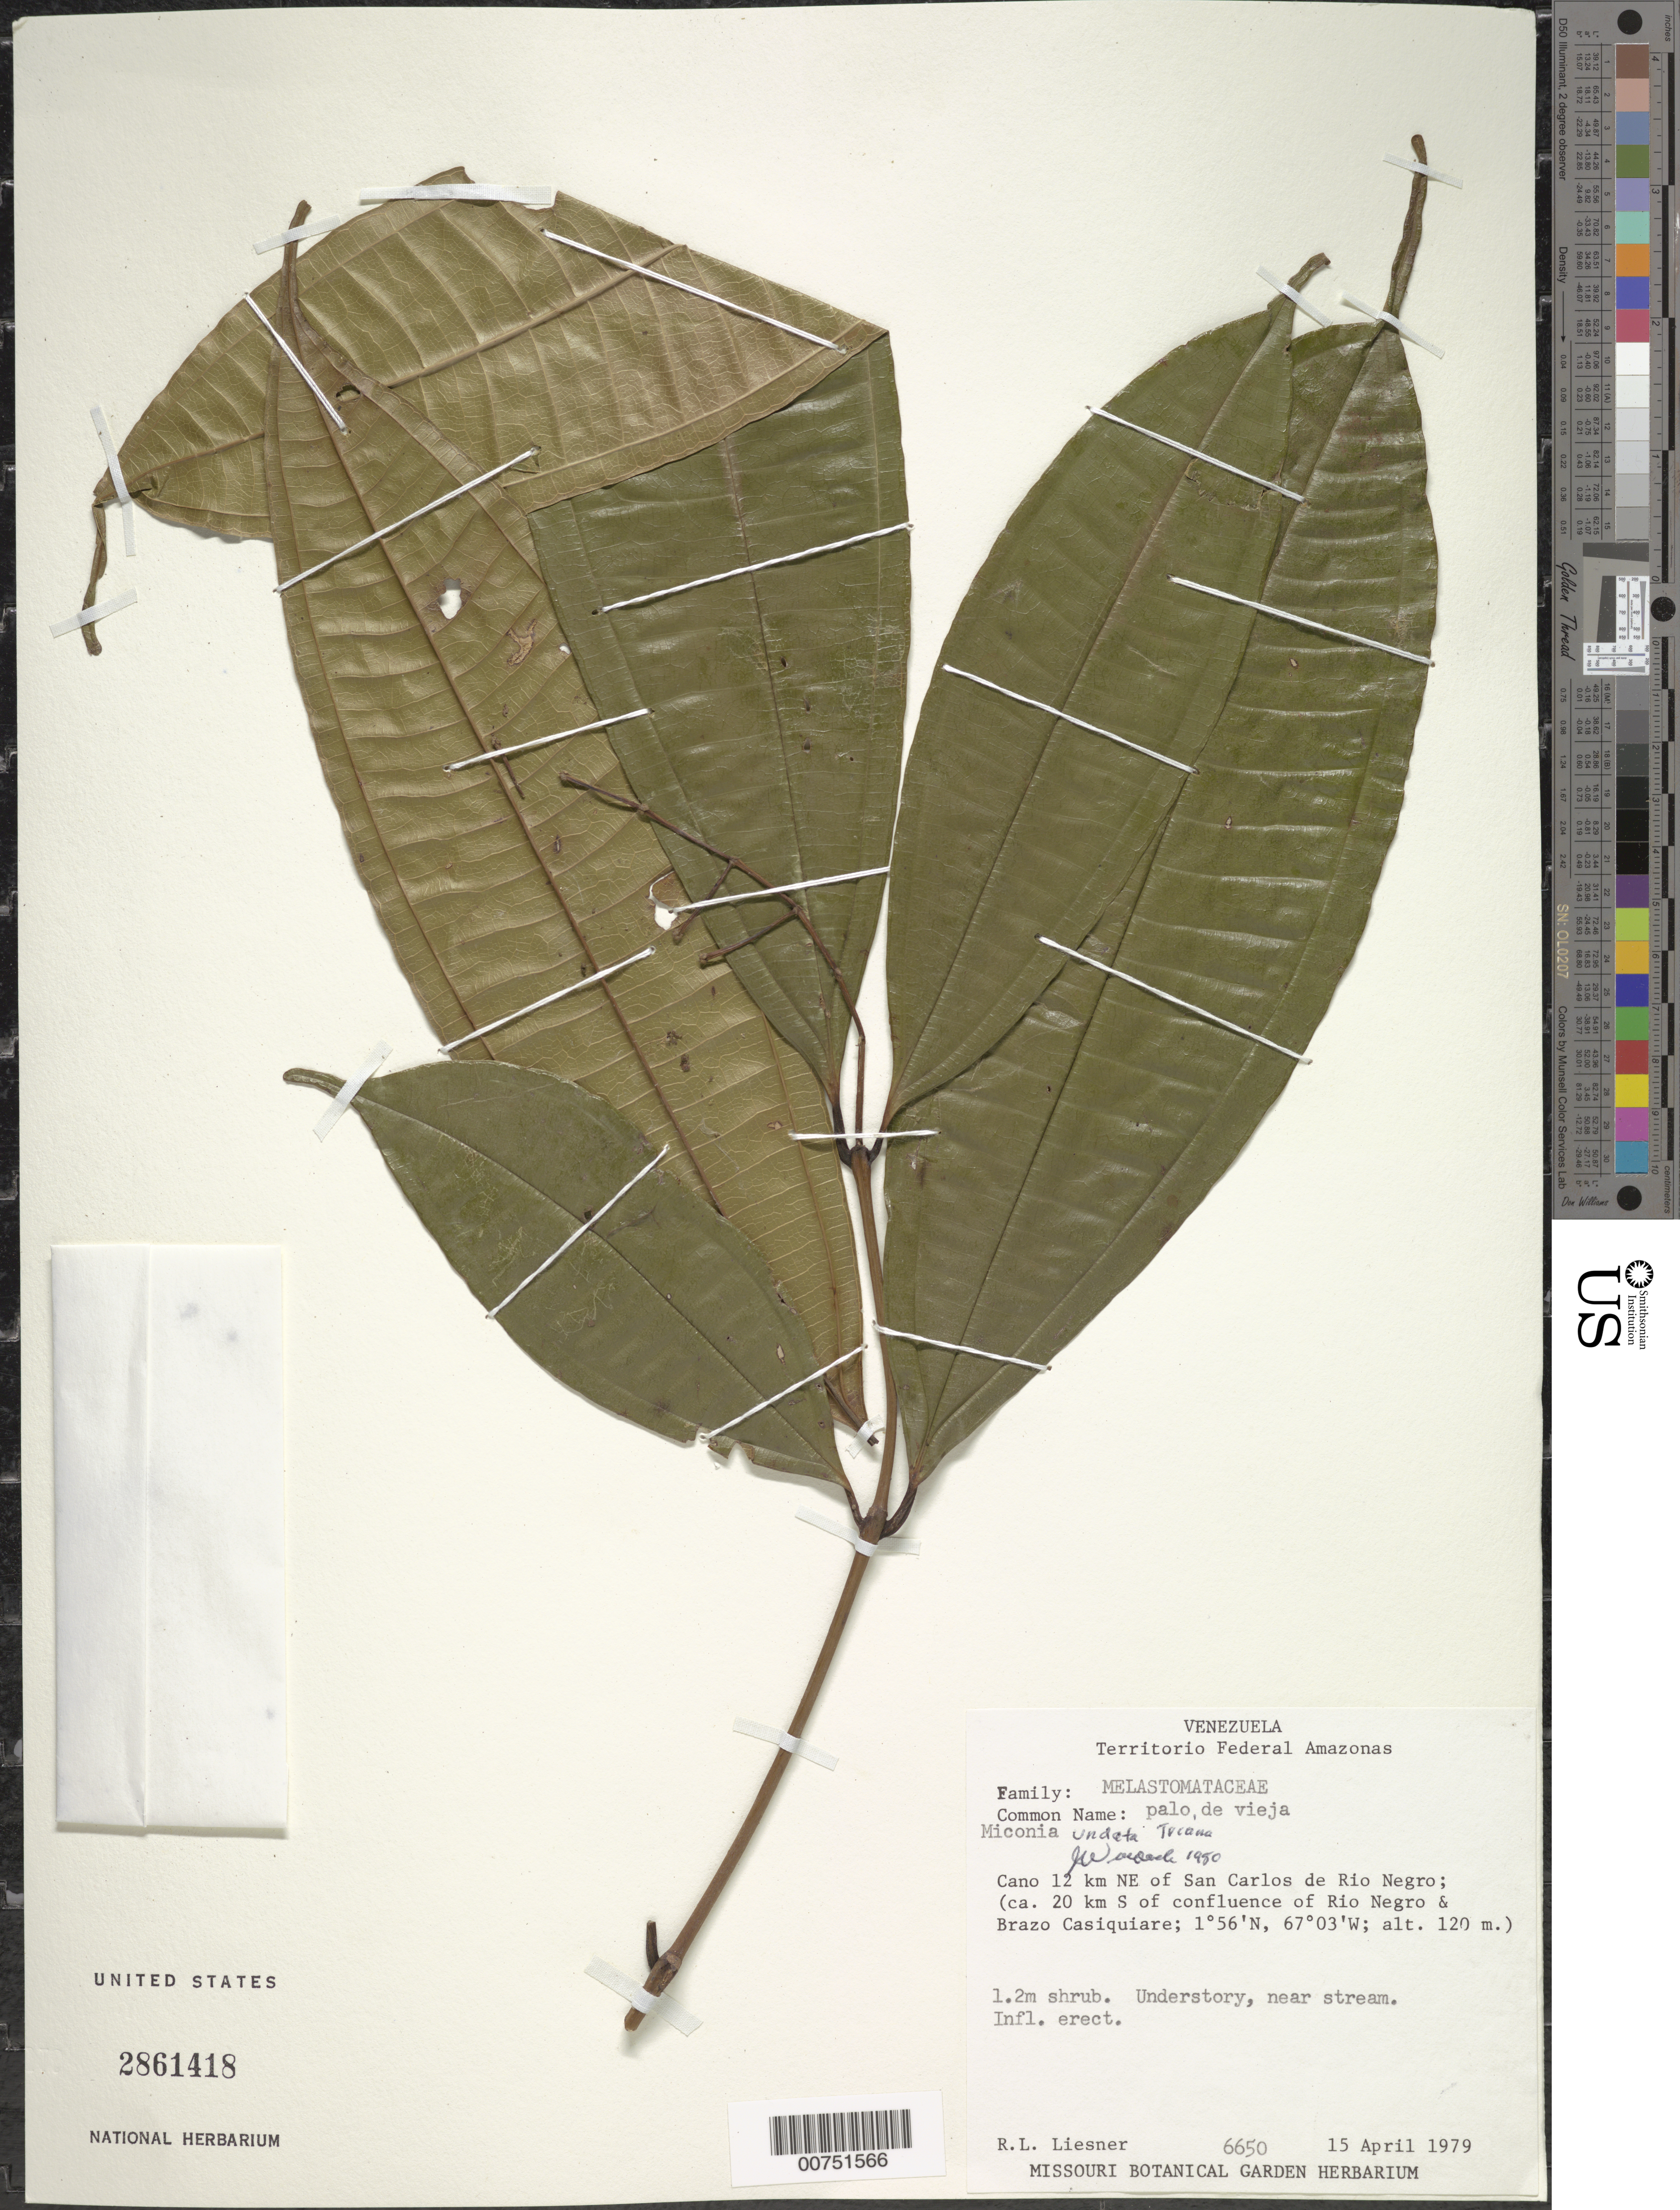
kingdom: Plantae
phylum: Tracheophyta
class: Magnoliopsida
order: Myrtales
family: Melastomataceae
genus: Miconia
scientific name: Miconia undata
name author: Triana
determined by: Wurdack, John J., (US), US (UNITED STATES)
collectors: R. L. Liesner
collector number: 6650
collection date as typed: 15-Apr-79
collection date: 1979-04-15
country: Venezuela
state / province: Amazonas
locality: San Carlos de Río Negro, caño 12 km NE of and about 20 km S of confluence of Río Negro and Brazo Casiquiare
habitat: Understory, near stream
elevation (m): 120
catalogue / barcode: US 2861418